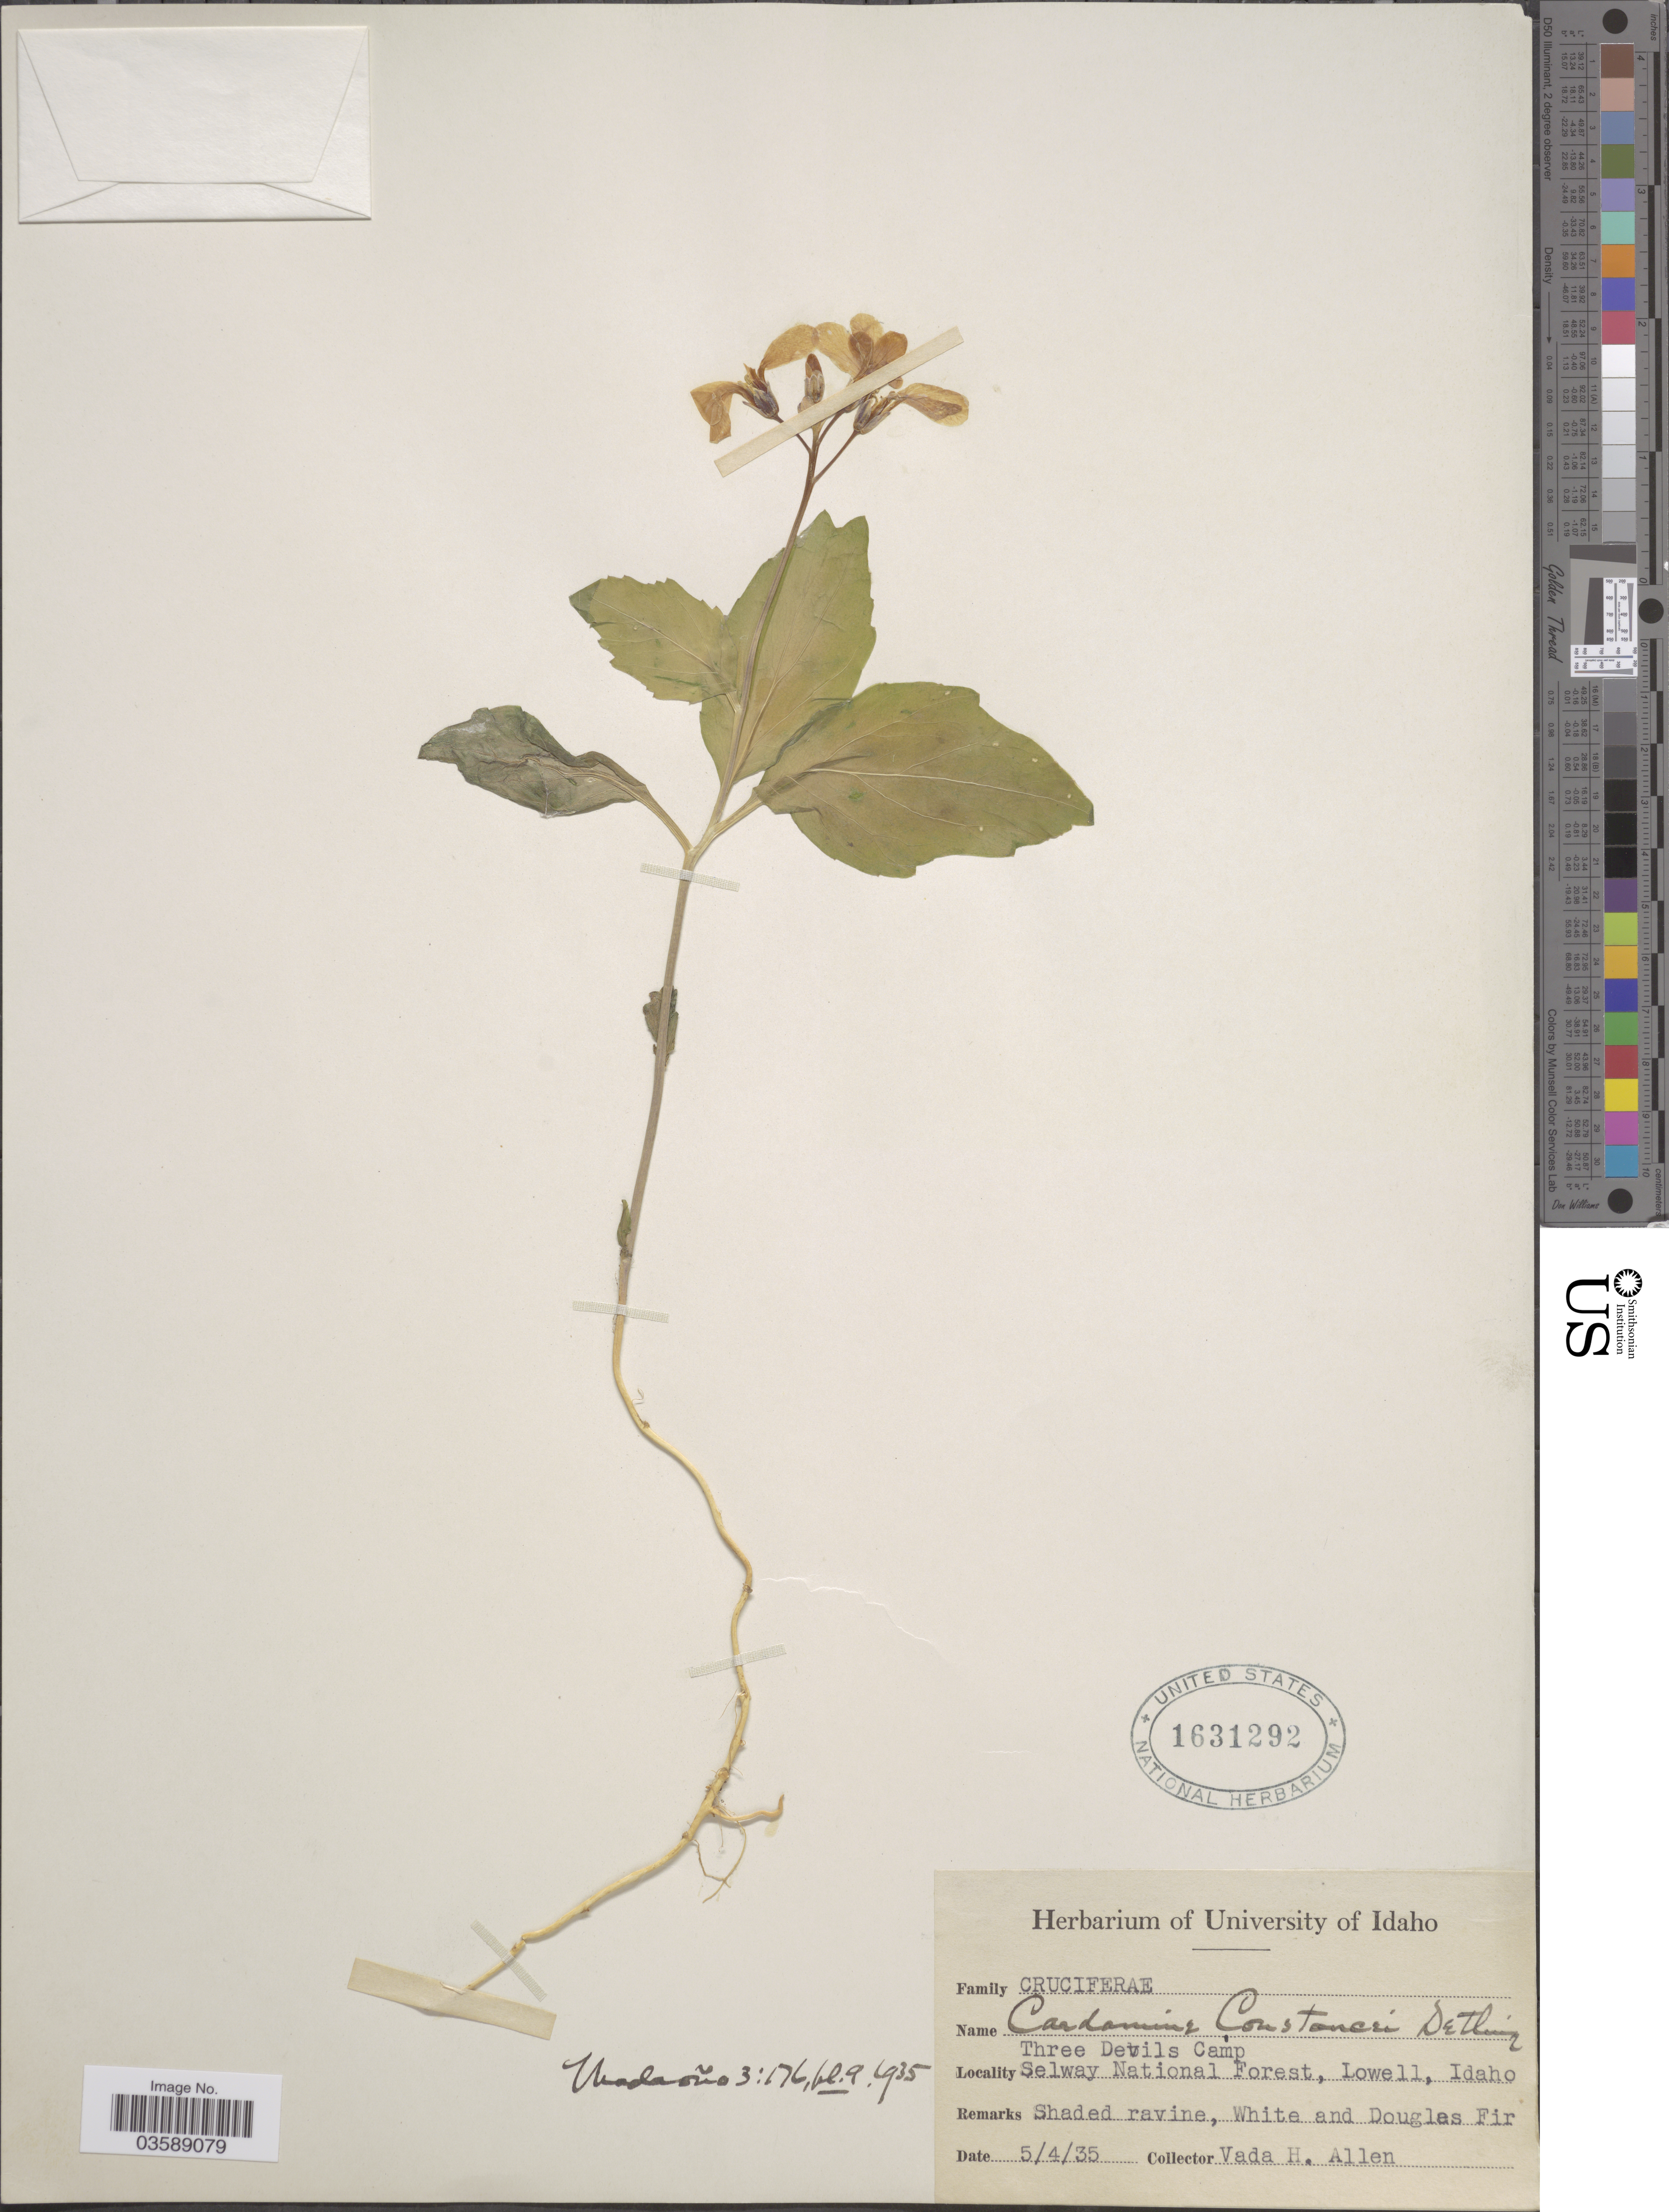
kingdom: Plantae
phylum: Tracheophyta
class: Magnoliopsida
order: Brassicales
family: Brassicaceae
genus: Cardamine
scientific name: Cardamine constancei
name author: Detling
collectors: V. Allen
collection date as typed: Transcribed d/m/y: 4/5/35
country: United States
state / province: Idaho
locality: Three Devils Camp. Selway National Forest, Lowell. White and Douglas Fir.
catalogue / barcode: US 1631292